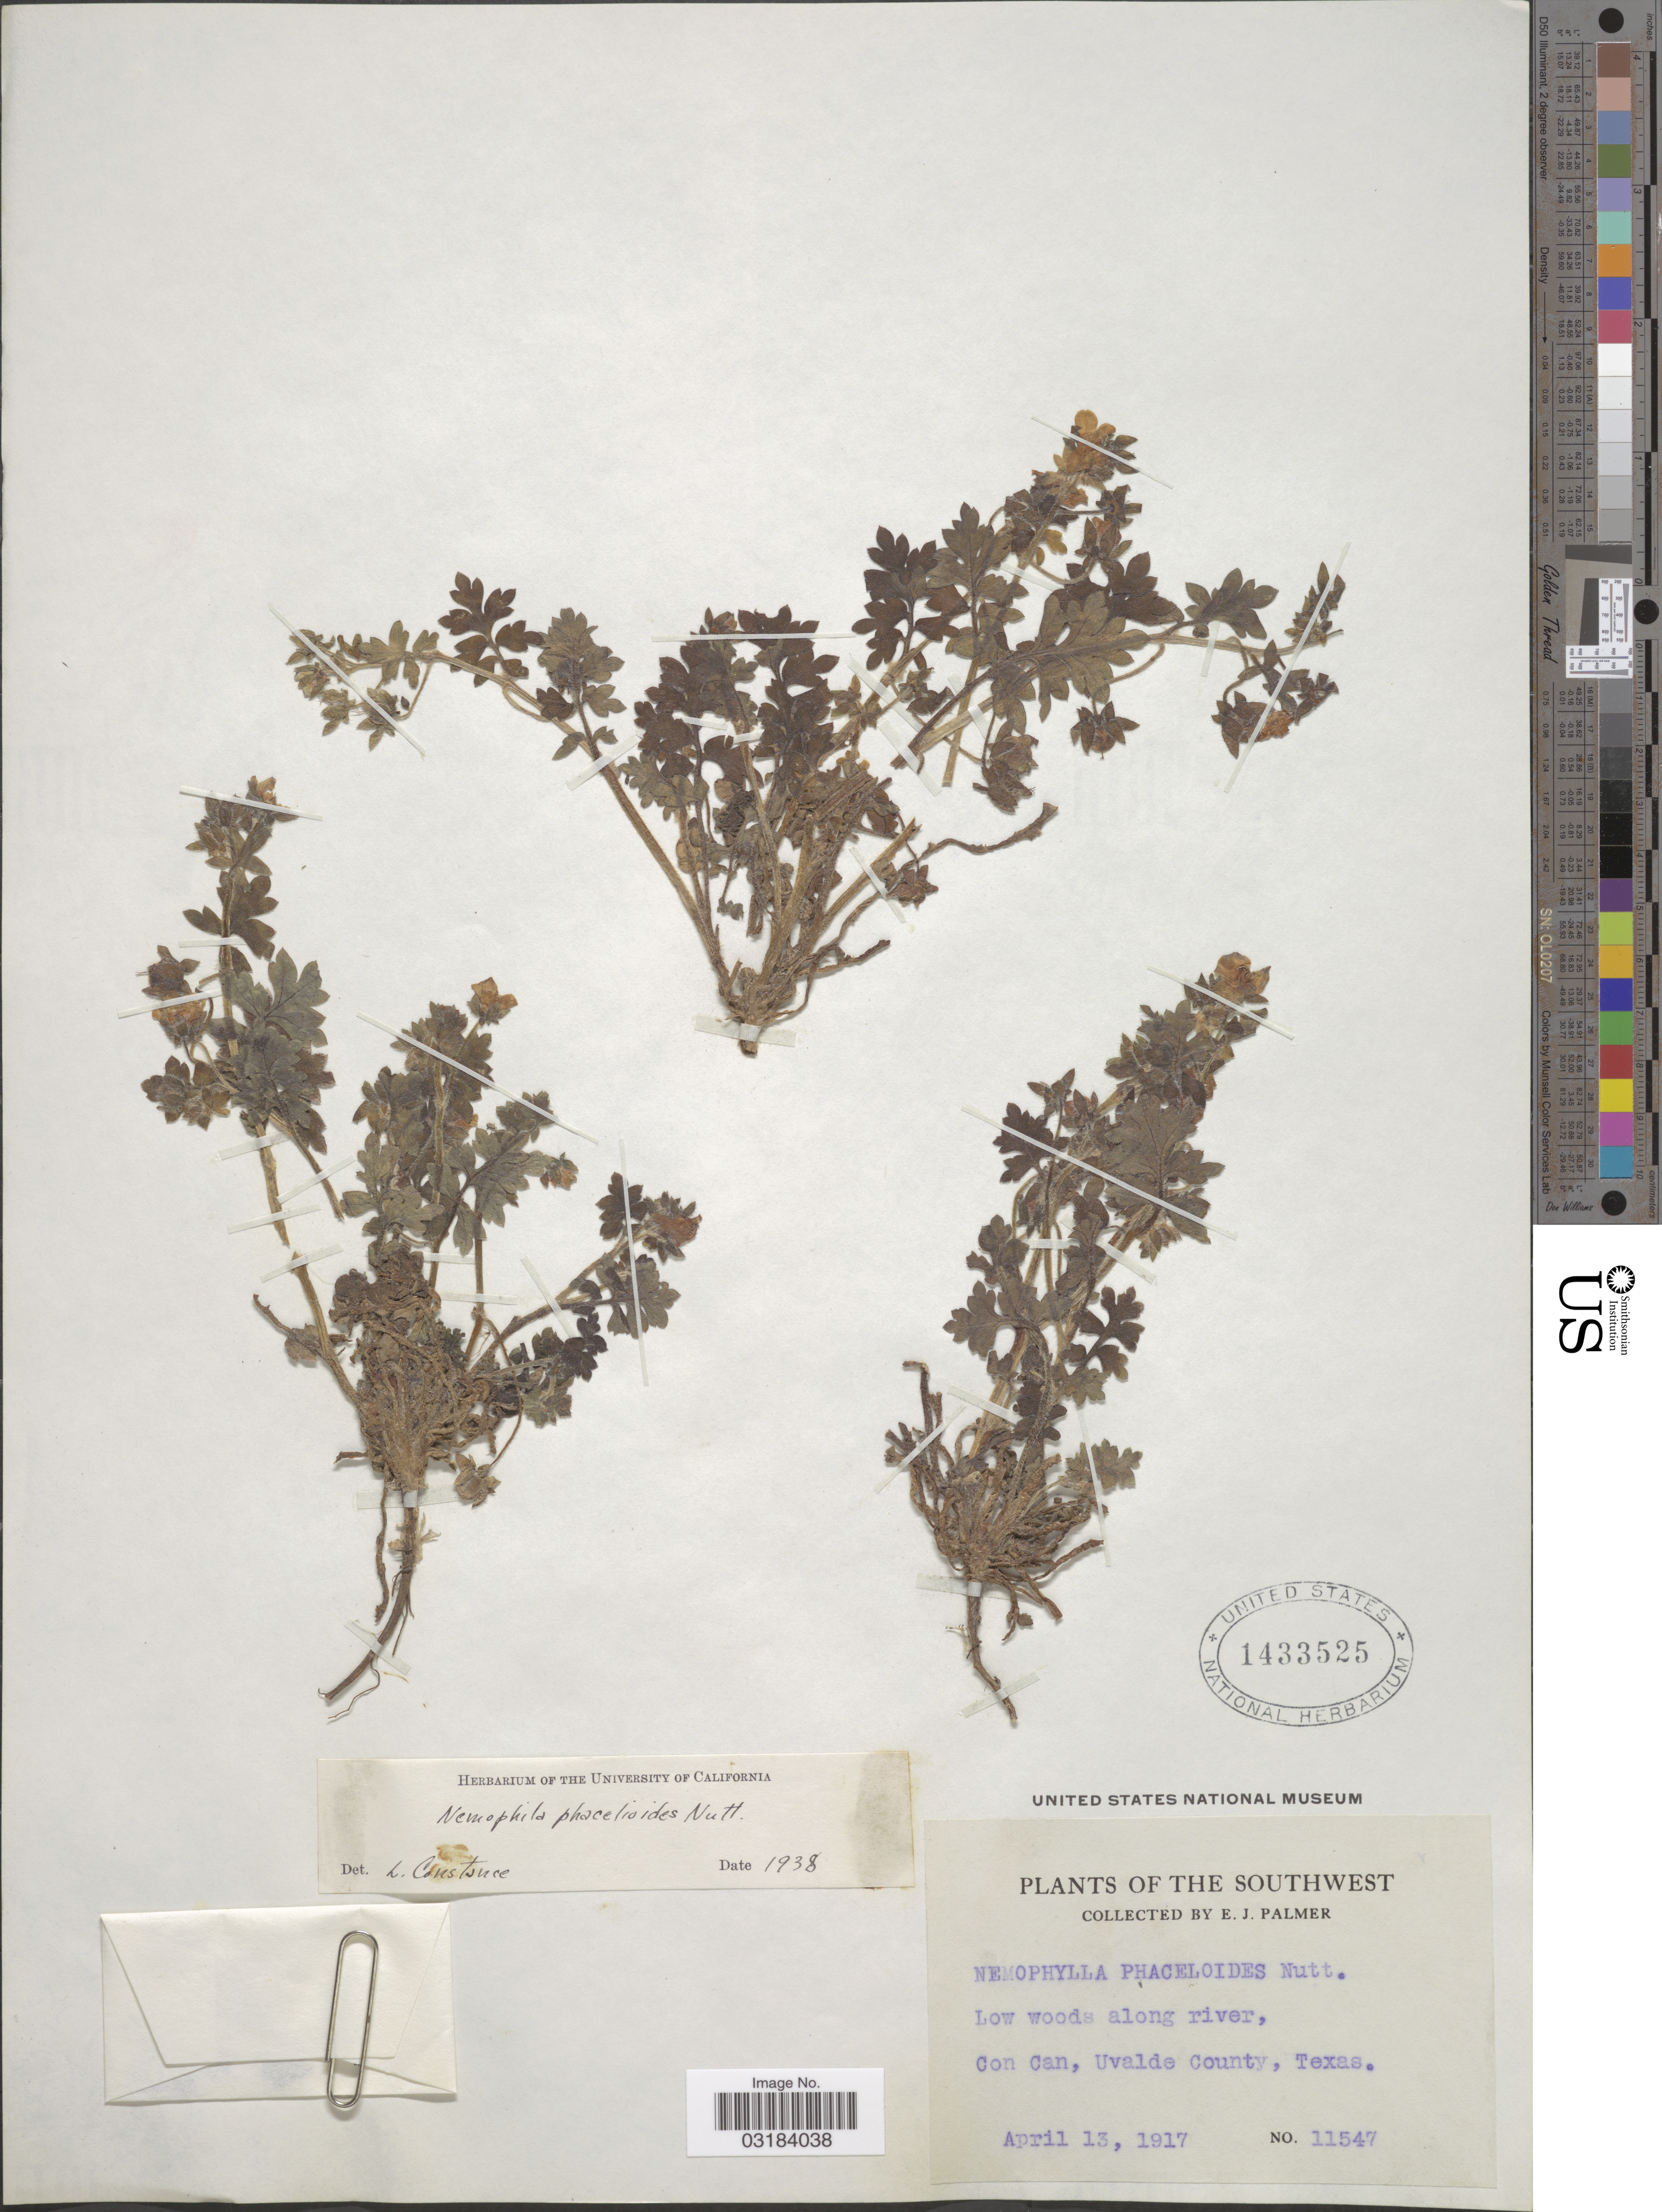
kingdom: Plantae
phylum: Tracheophyta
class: Magnoliopsida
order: Boraginales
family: Hydrophyllaceae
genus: Nemophila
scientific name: Nemophila phacelioides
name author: W.P.C. Barton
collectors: E. J. Palmer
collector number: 11547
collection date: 1917-04-13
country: United States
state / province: Texas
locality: The Southwest, Low woods along river, Con Can, Uvalde County.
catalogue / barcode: US 1433525